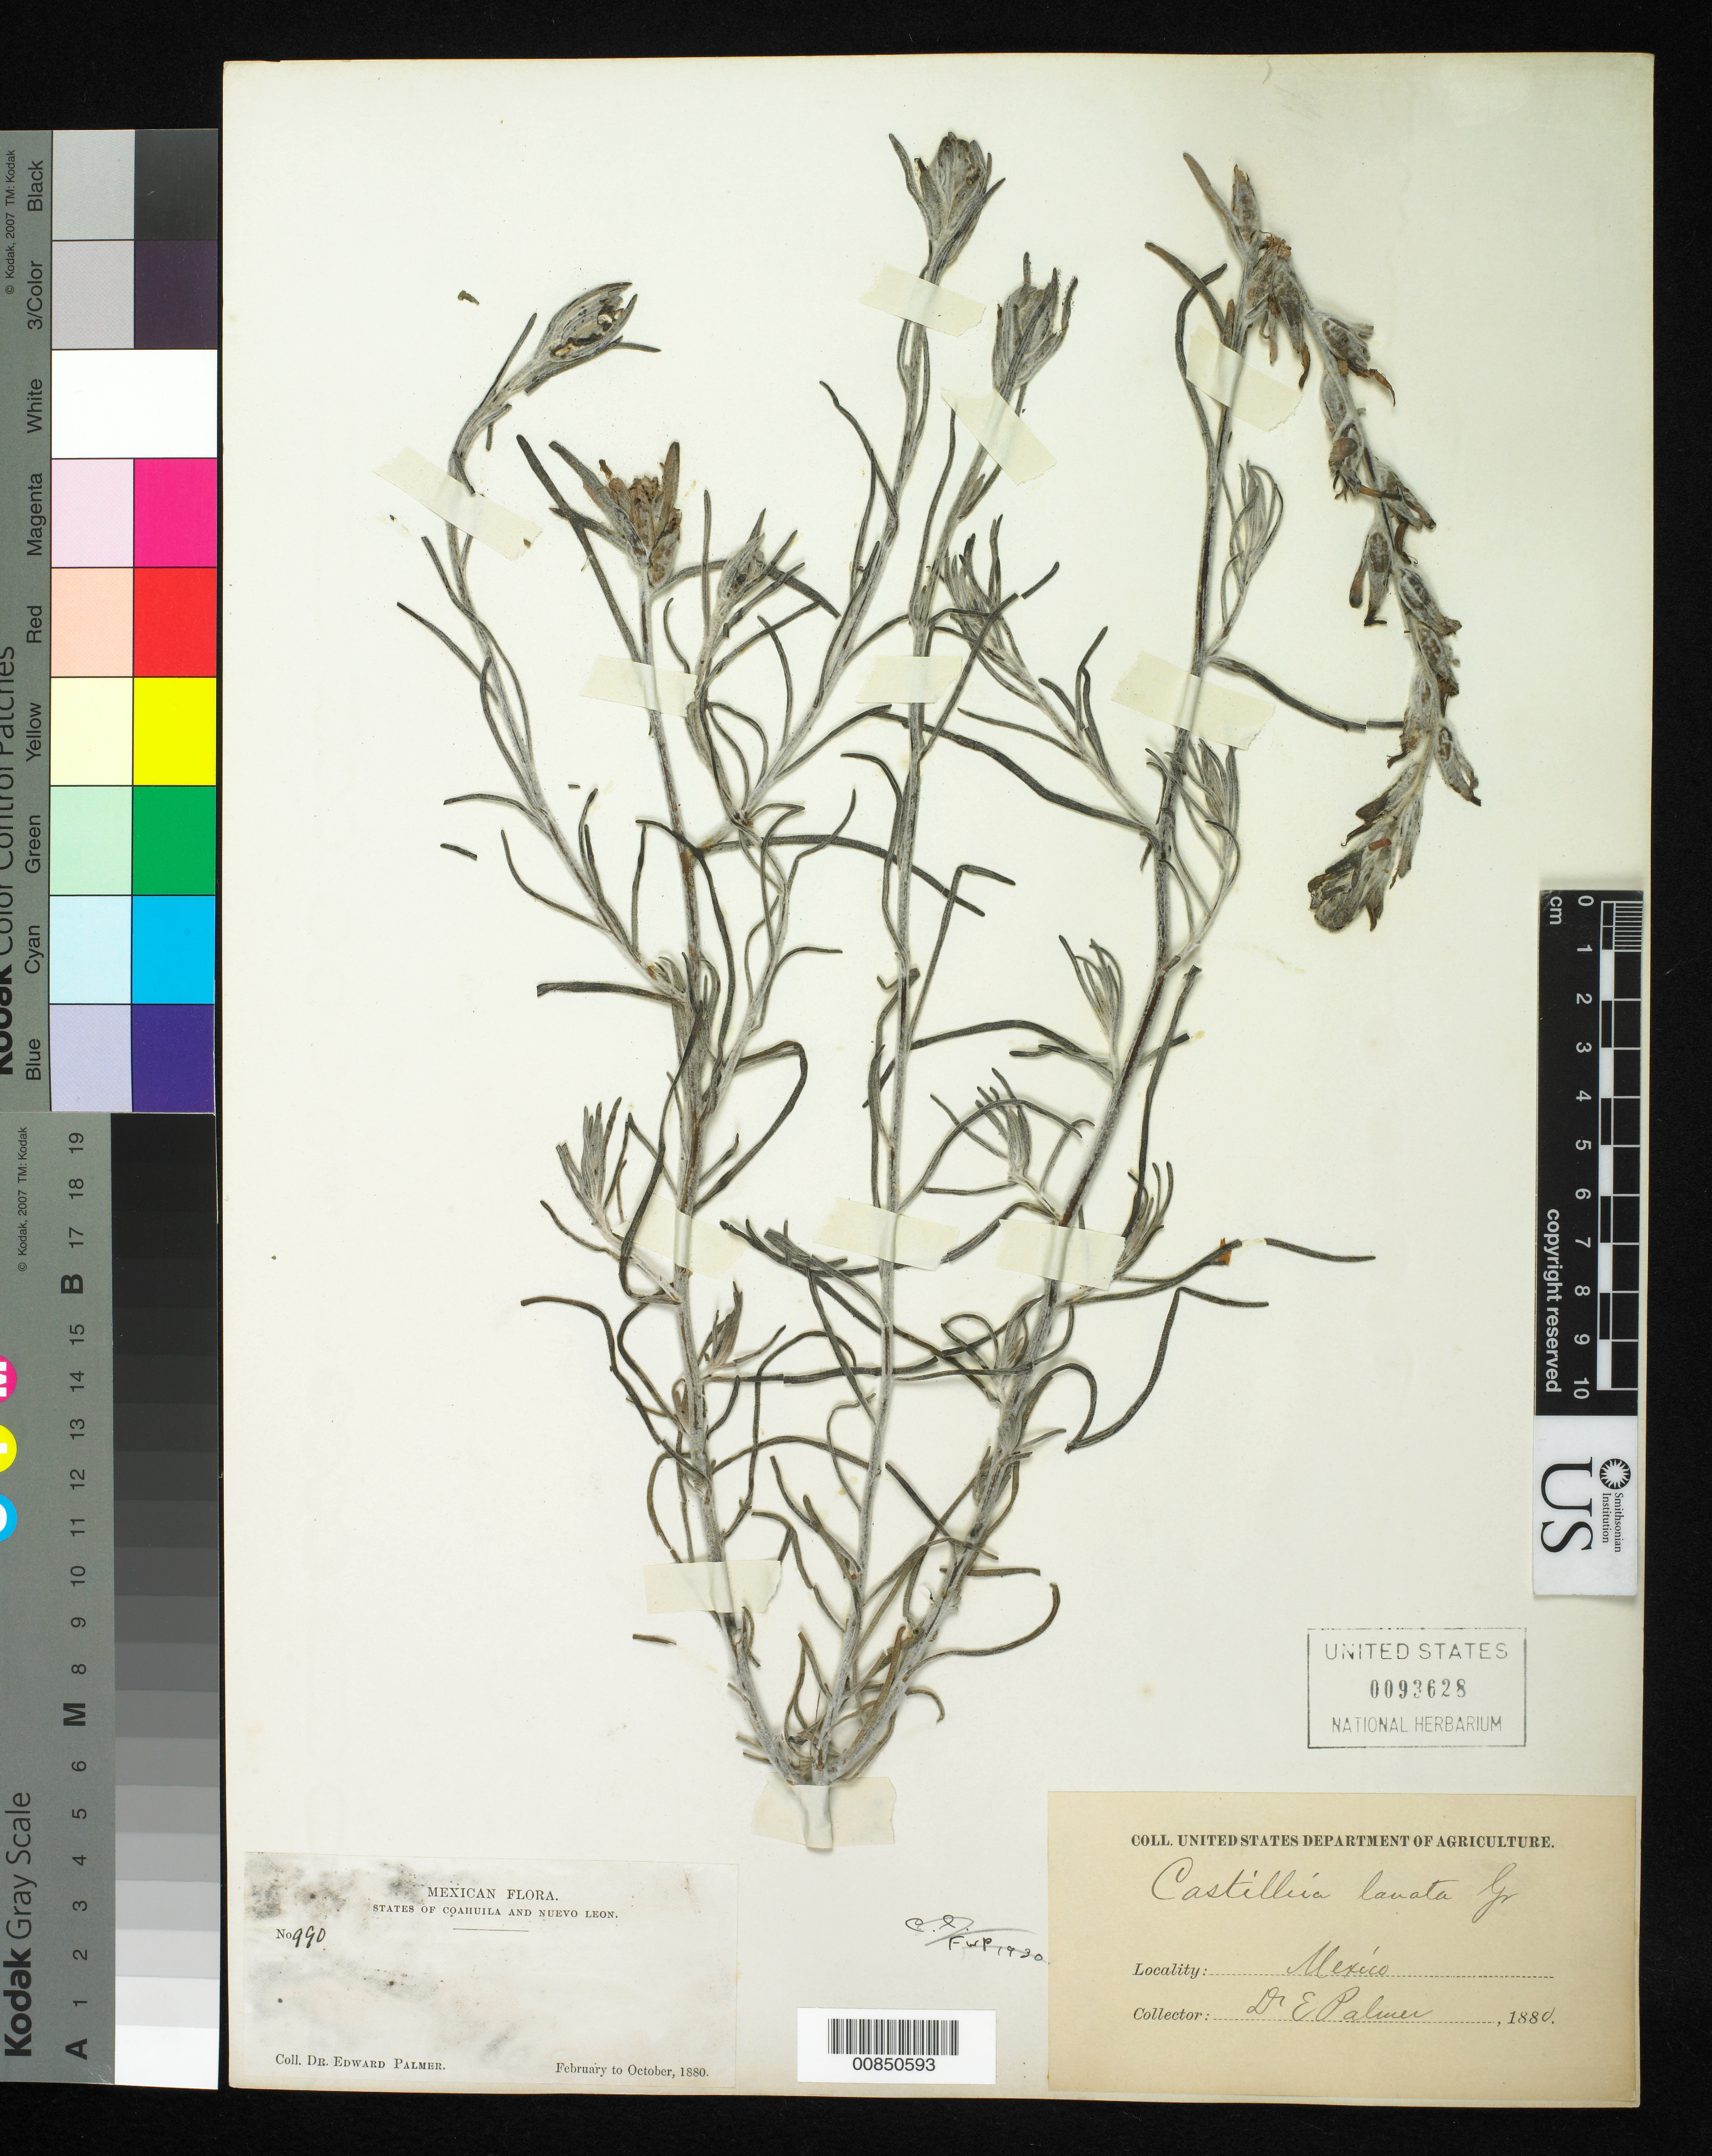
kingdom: Plantae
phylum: Tracheophyta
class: Magnoliopsida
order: Lamiales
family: Orobanchaceae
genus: Castilleja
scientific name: Castilleja lanata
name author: A. Gray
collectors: E. Palmer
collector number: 990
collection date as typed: Feb 1880 to -- Oct 1880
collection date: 1880-02/1880-10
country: Mexico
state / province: Coahuila / Nuevo León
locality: States of Coahuila and Nuevo León.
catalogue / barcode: US 93628